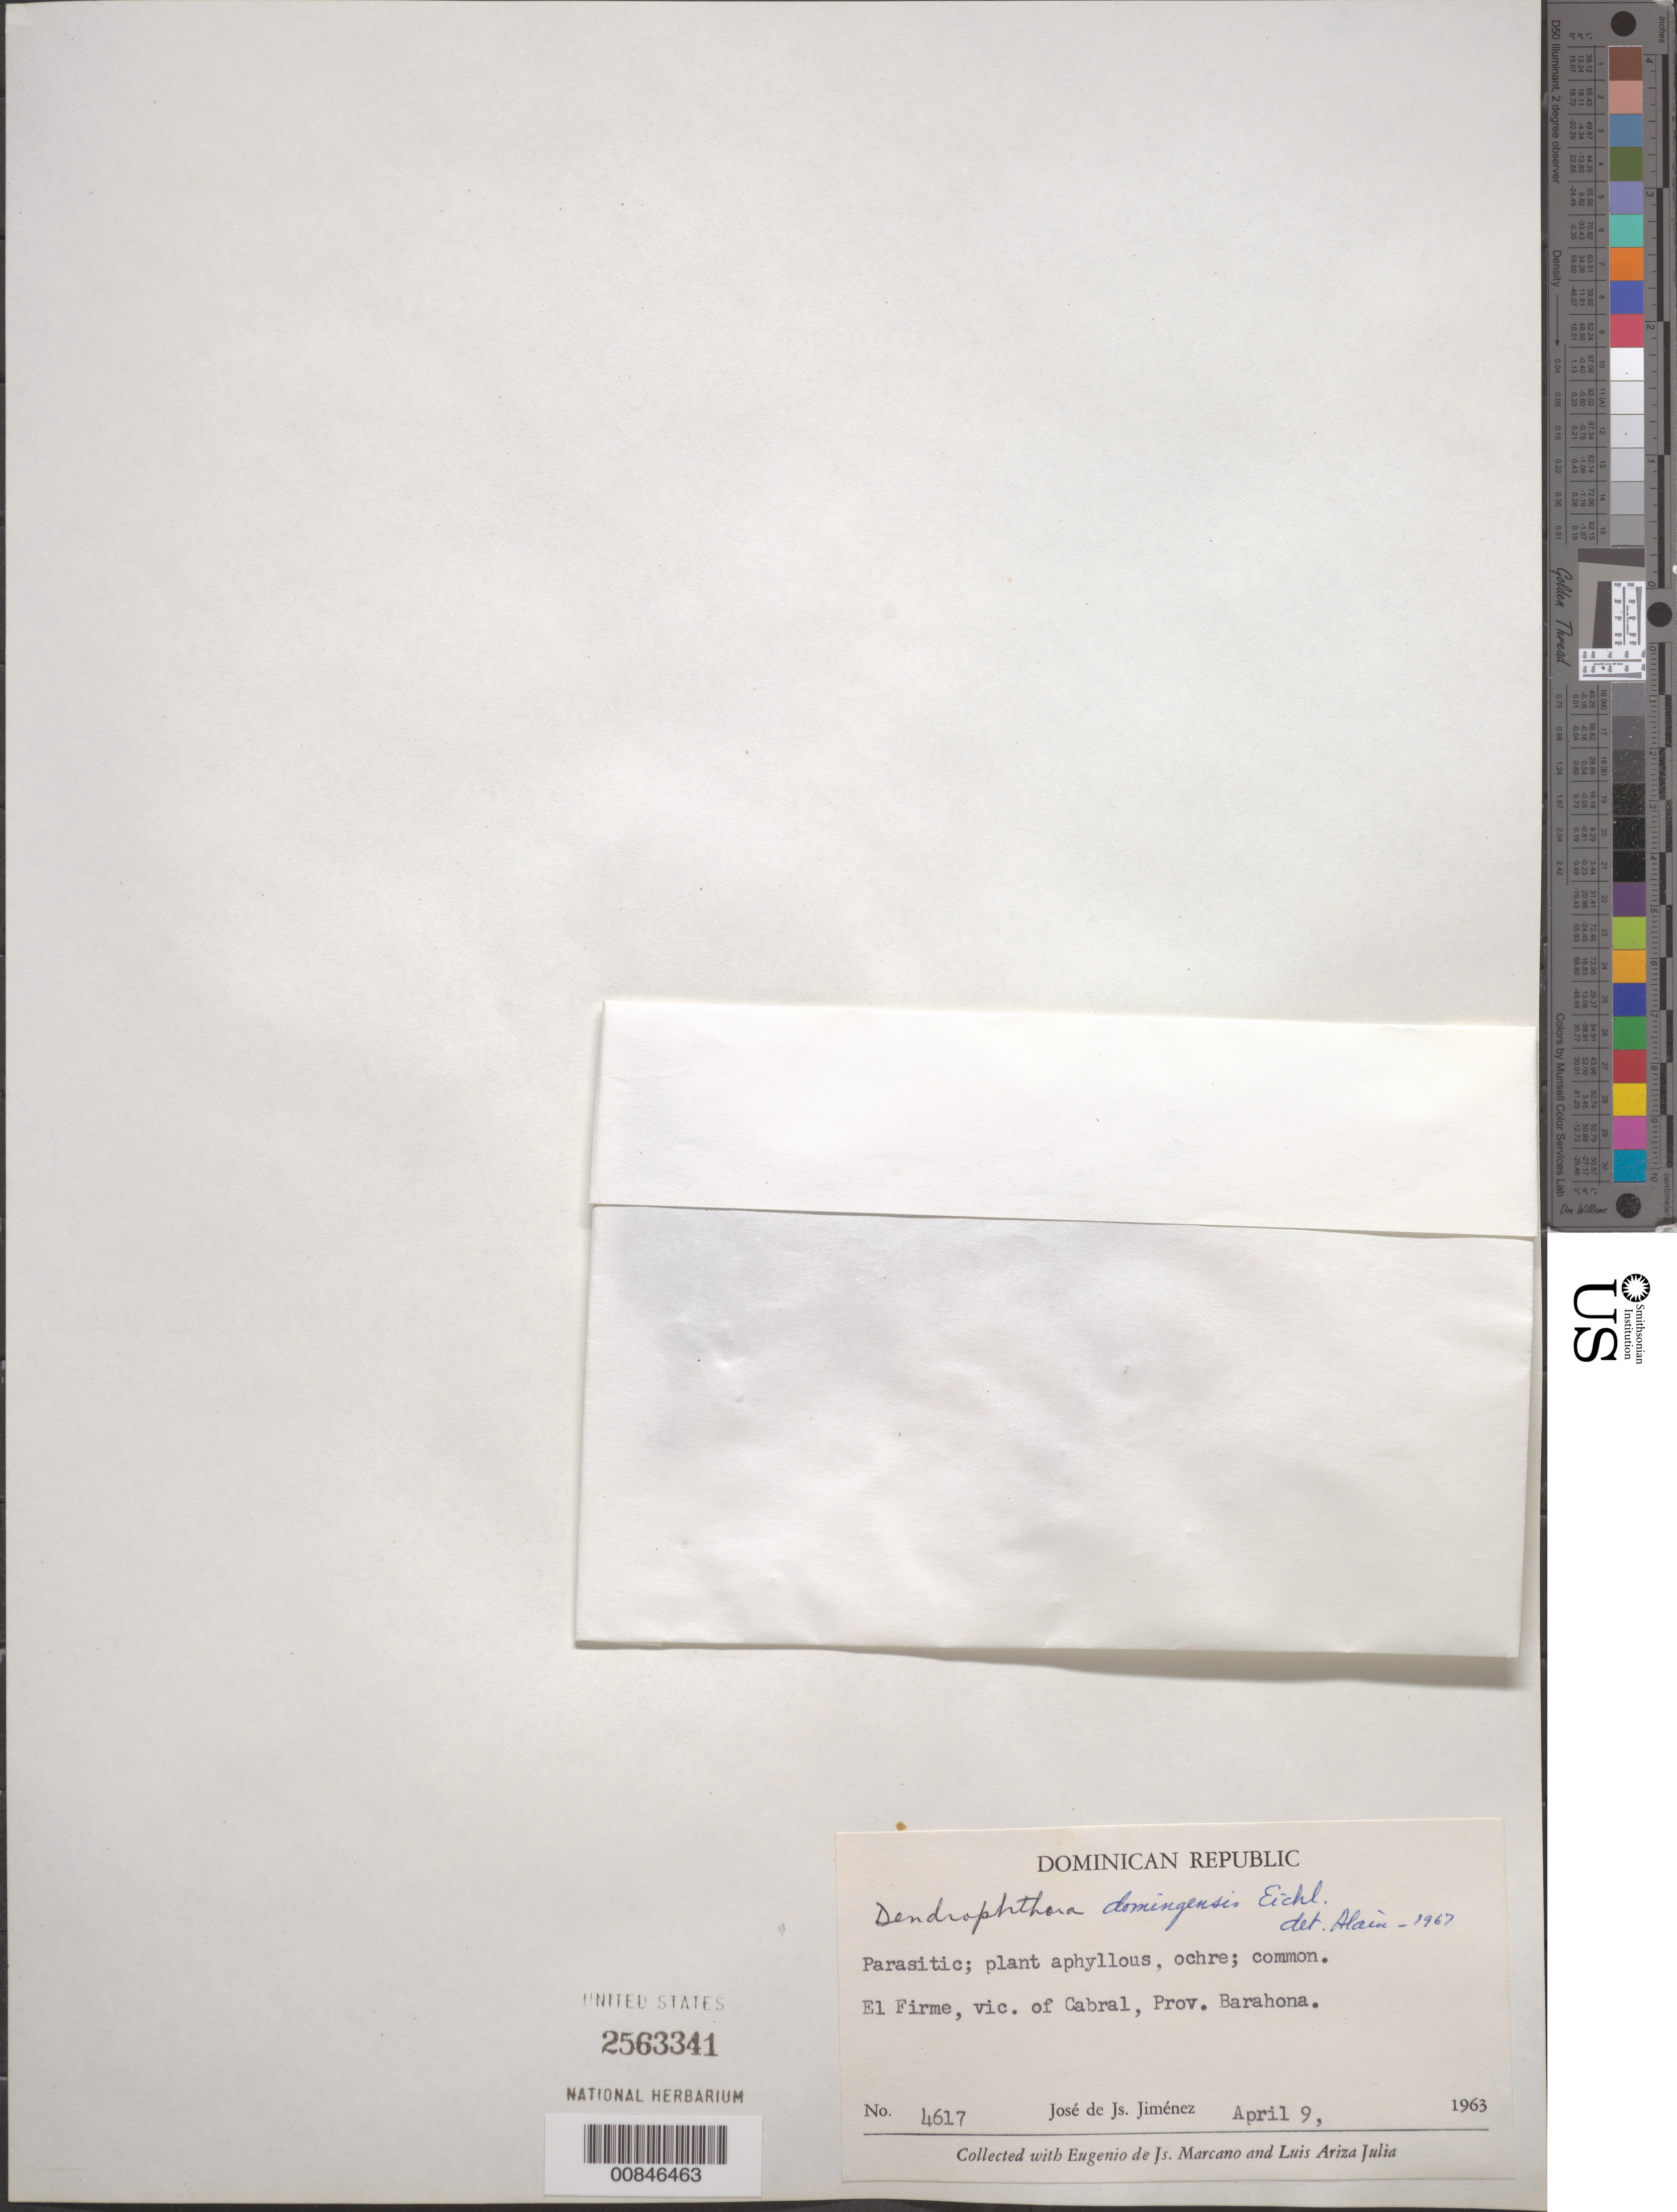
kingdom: Plantae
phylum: Tracheophyta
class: Magnoliopsida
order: Santalales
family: Viscaceae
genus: Dendrophthora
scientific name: Dendrophthora domingensis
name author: (Spreng.) Eichler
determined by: Liogier, Alain H.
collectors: J. J. Jiménez, E. J. Marcano F. & L. Ariza-Julia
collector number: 4617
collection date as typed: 09 Apr 1963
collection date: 1963-04-09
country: Dominican Republic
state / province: Barahona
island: Hispaniola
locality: El Firme, vic. of Cabral.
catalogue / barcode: US 2563341